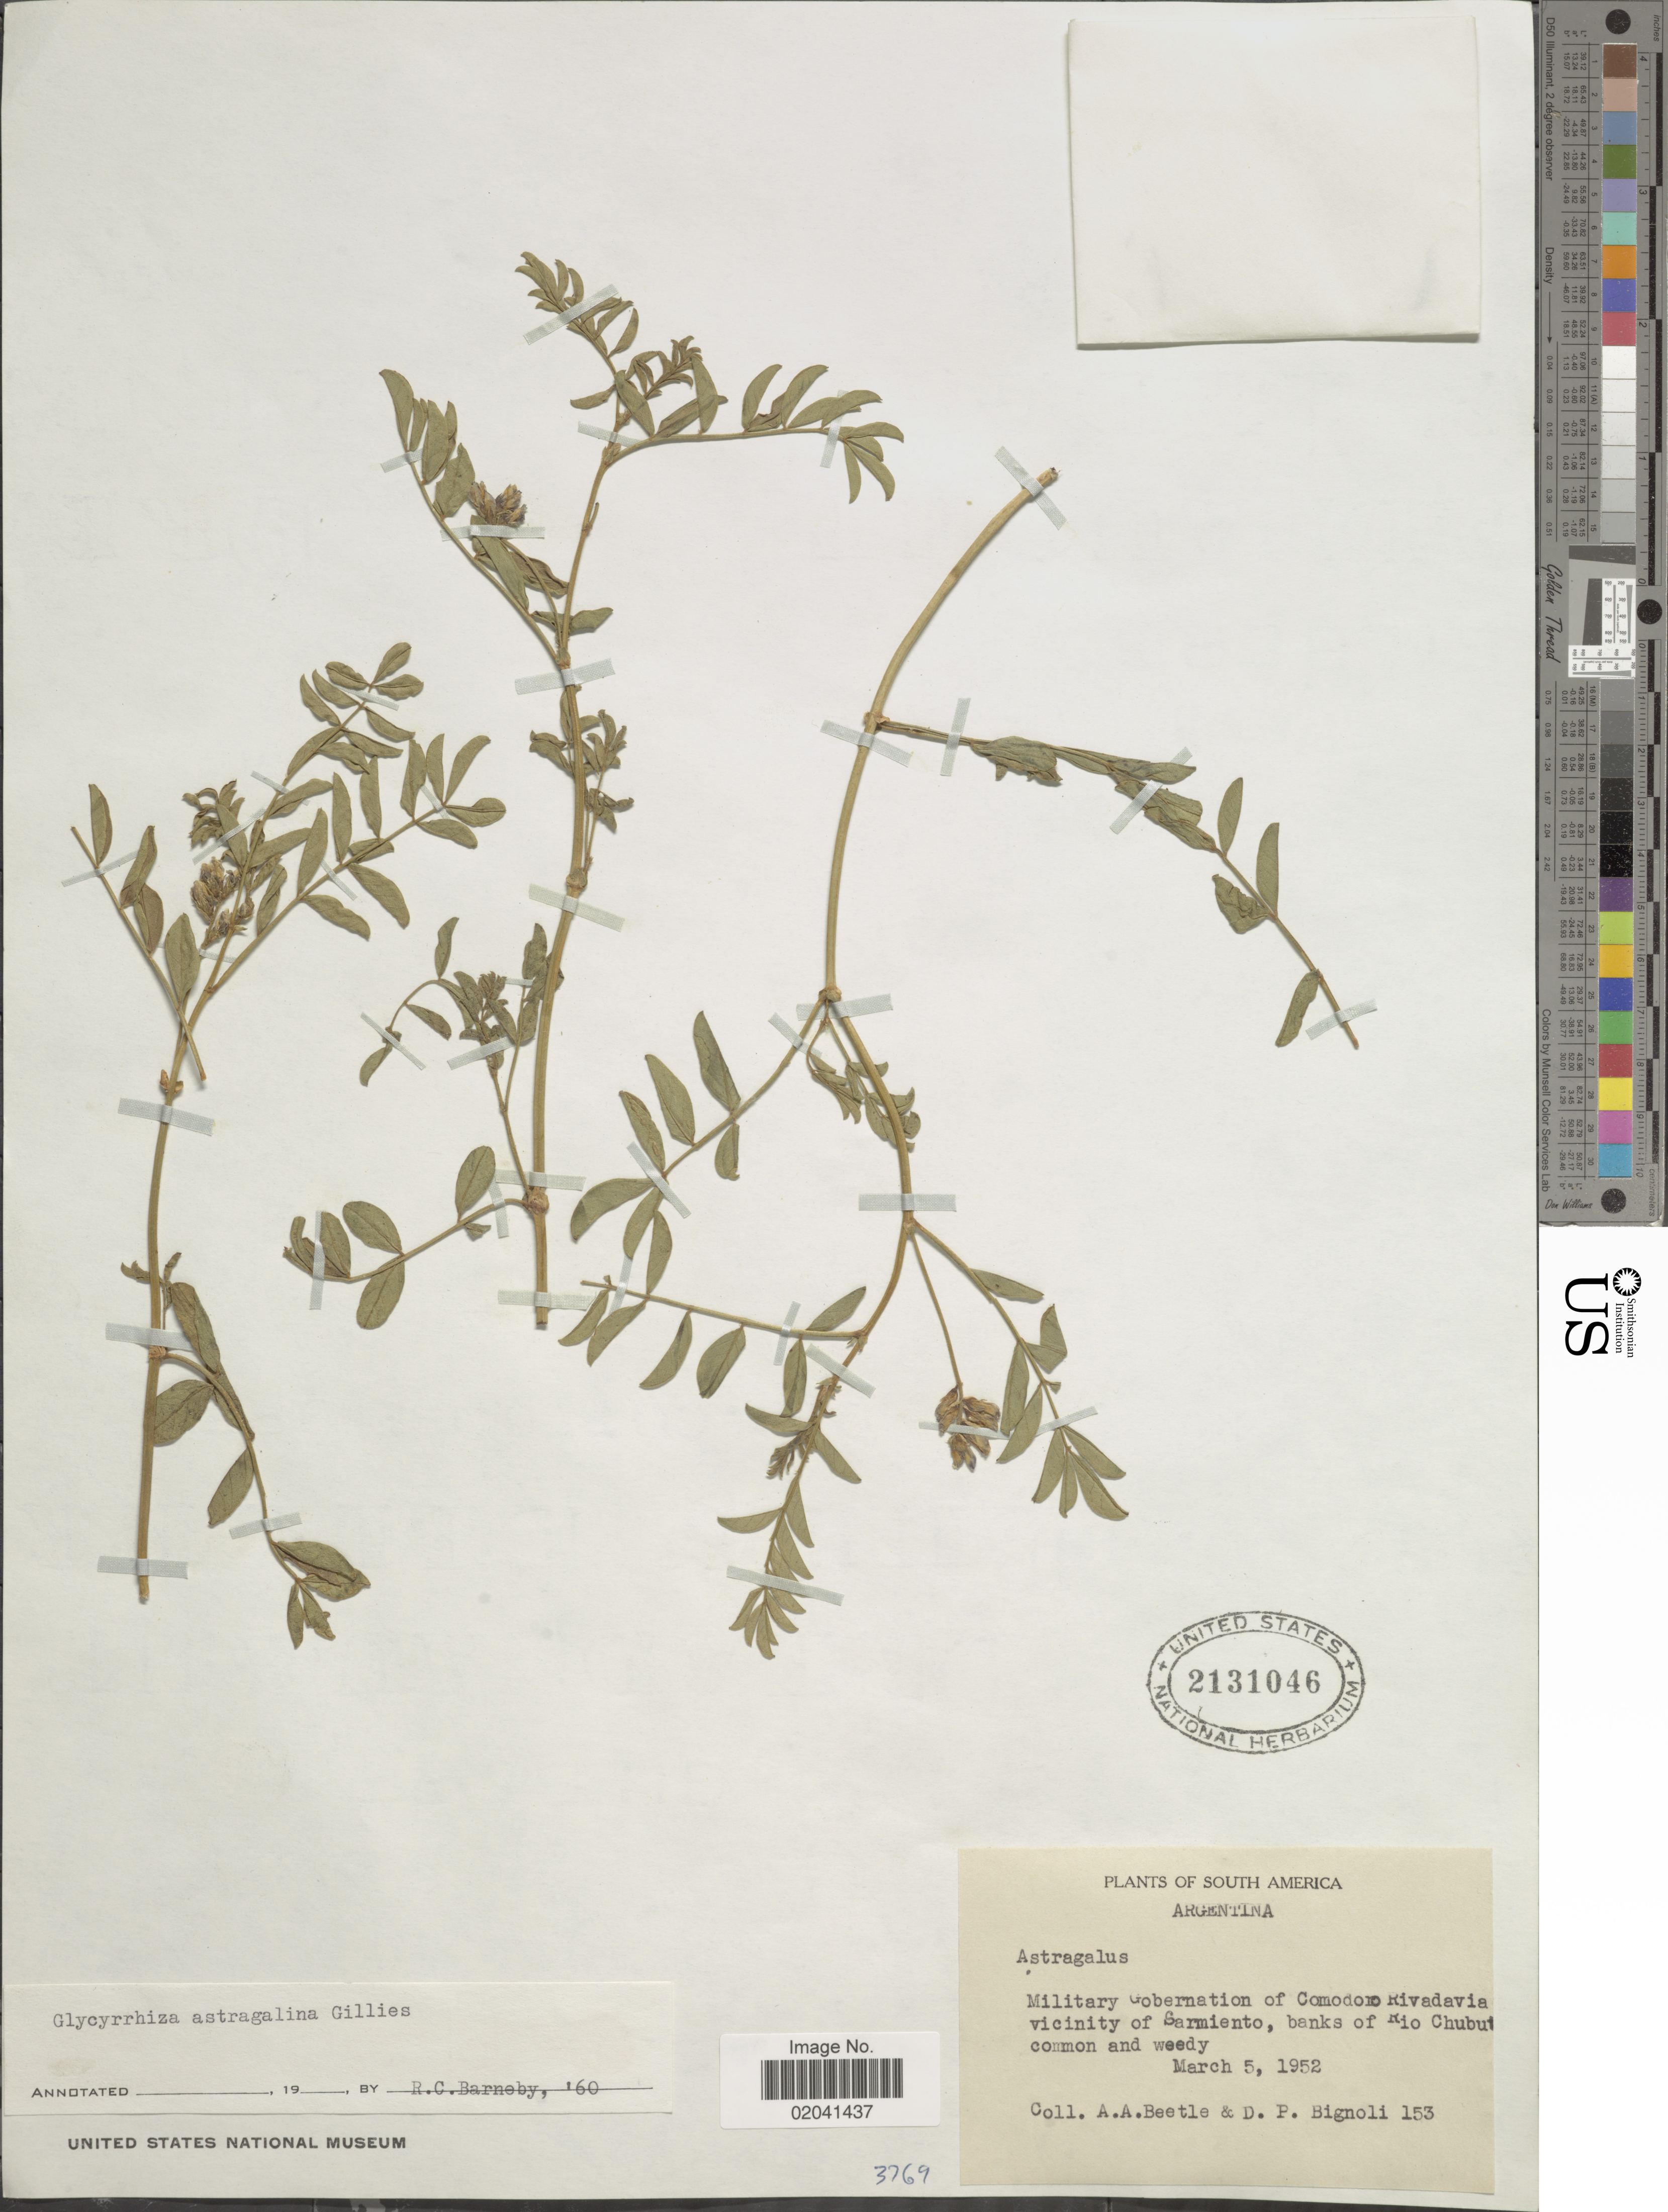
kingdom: Plantae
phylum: Tracheophyta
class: Magnoliopsida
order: Fabales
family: Fabaceae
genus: Glycyrrhiza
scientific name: Glycyrrhiza astragalina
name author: Gillies ex Hook. & Arn.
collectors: A. A. Beetle & D. Bignoli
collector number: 153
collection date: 1952-03-05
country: Argentina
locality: Military Gobernation of Comodoro. Rivadavia vicinity of Sarmiento, banks of Rio Chubut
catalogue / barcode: US 2131046